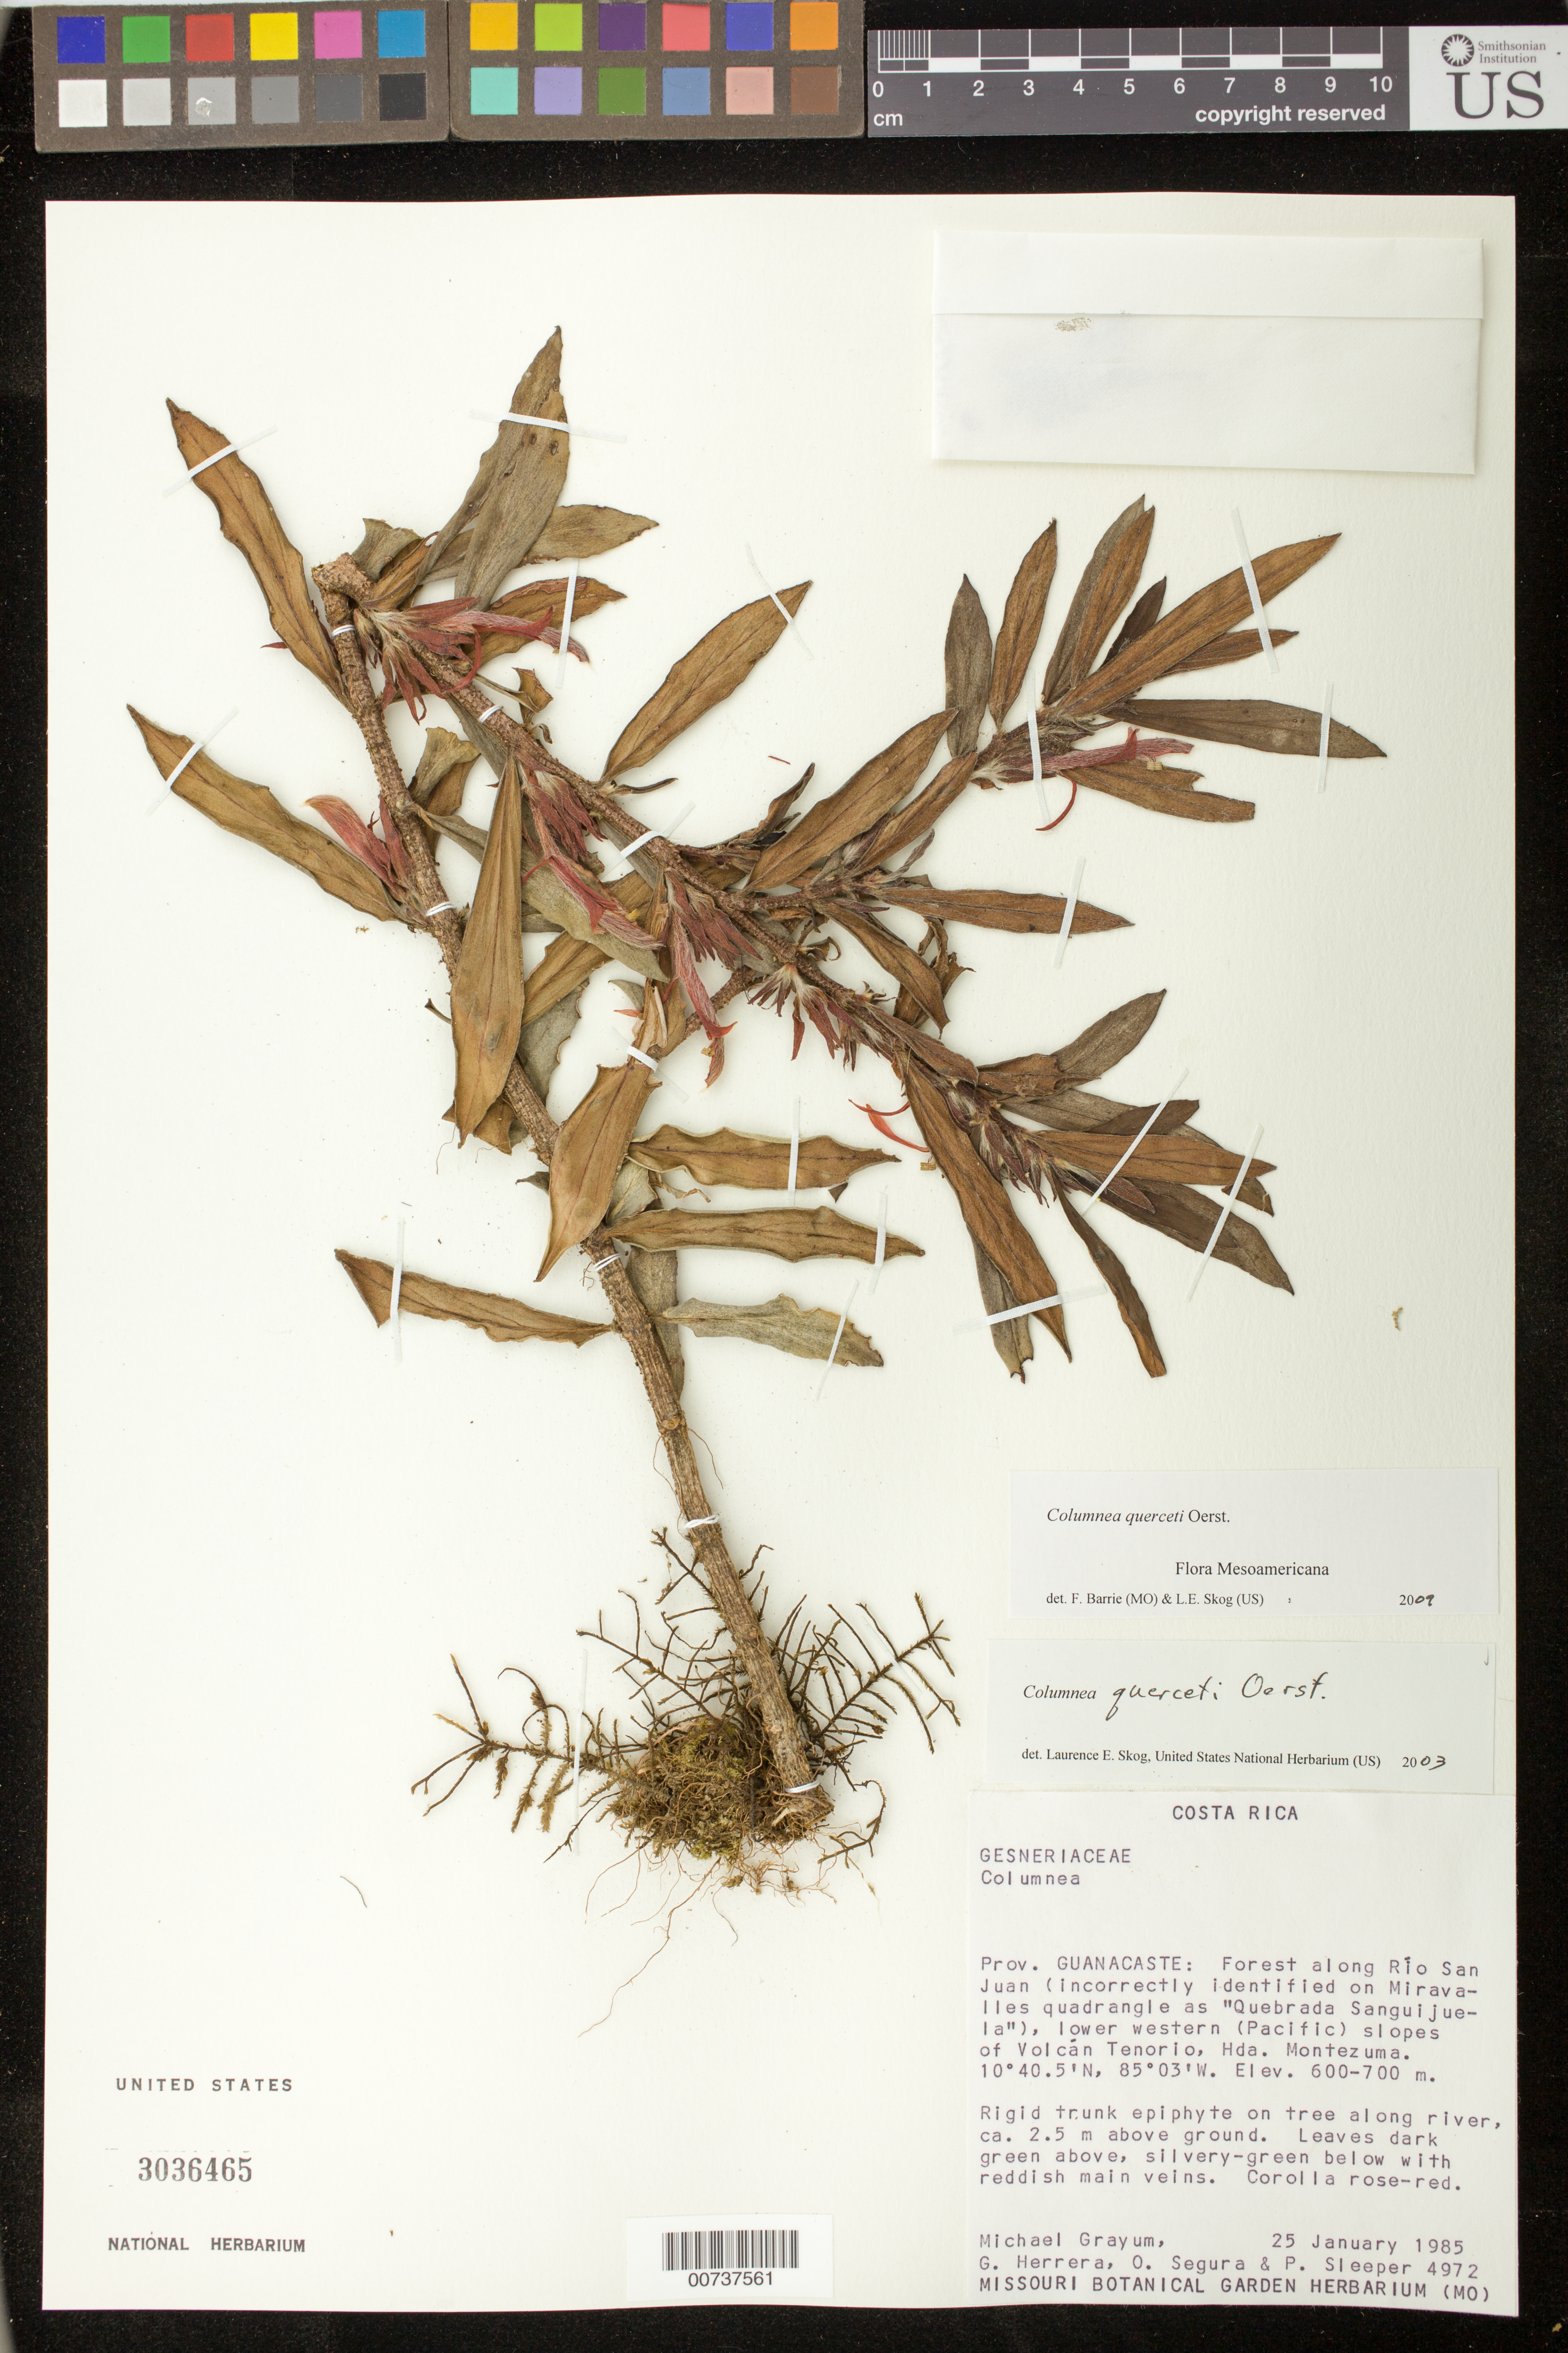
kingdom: Plantae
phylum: Tracheophyta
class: Magnoliopsida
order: Lamiales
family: Gesneriaceae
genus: Columnea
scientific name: Columnea querceti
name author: Oerst.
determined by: Skog, Laurence E.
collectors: M. H. Grayum, G. Herrera, O. Segura & P. Sleeper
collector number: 4972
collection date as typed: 25 Jan 1985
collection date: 1985-01-25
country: Costa Rica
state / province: Guanacaste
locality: Forest along Río San Juan (incorrectly identified on Miravalles quadrangle as "Quebrada Sanguijuela"), lower western (Pacific) slopes of Volcán Tenorio, Had. Montezuma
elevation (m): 600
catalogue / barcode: US 3036465